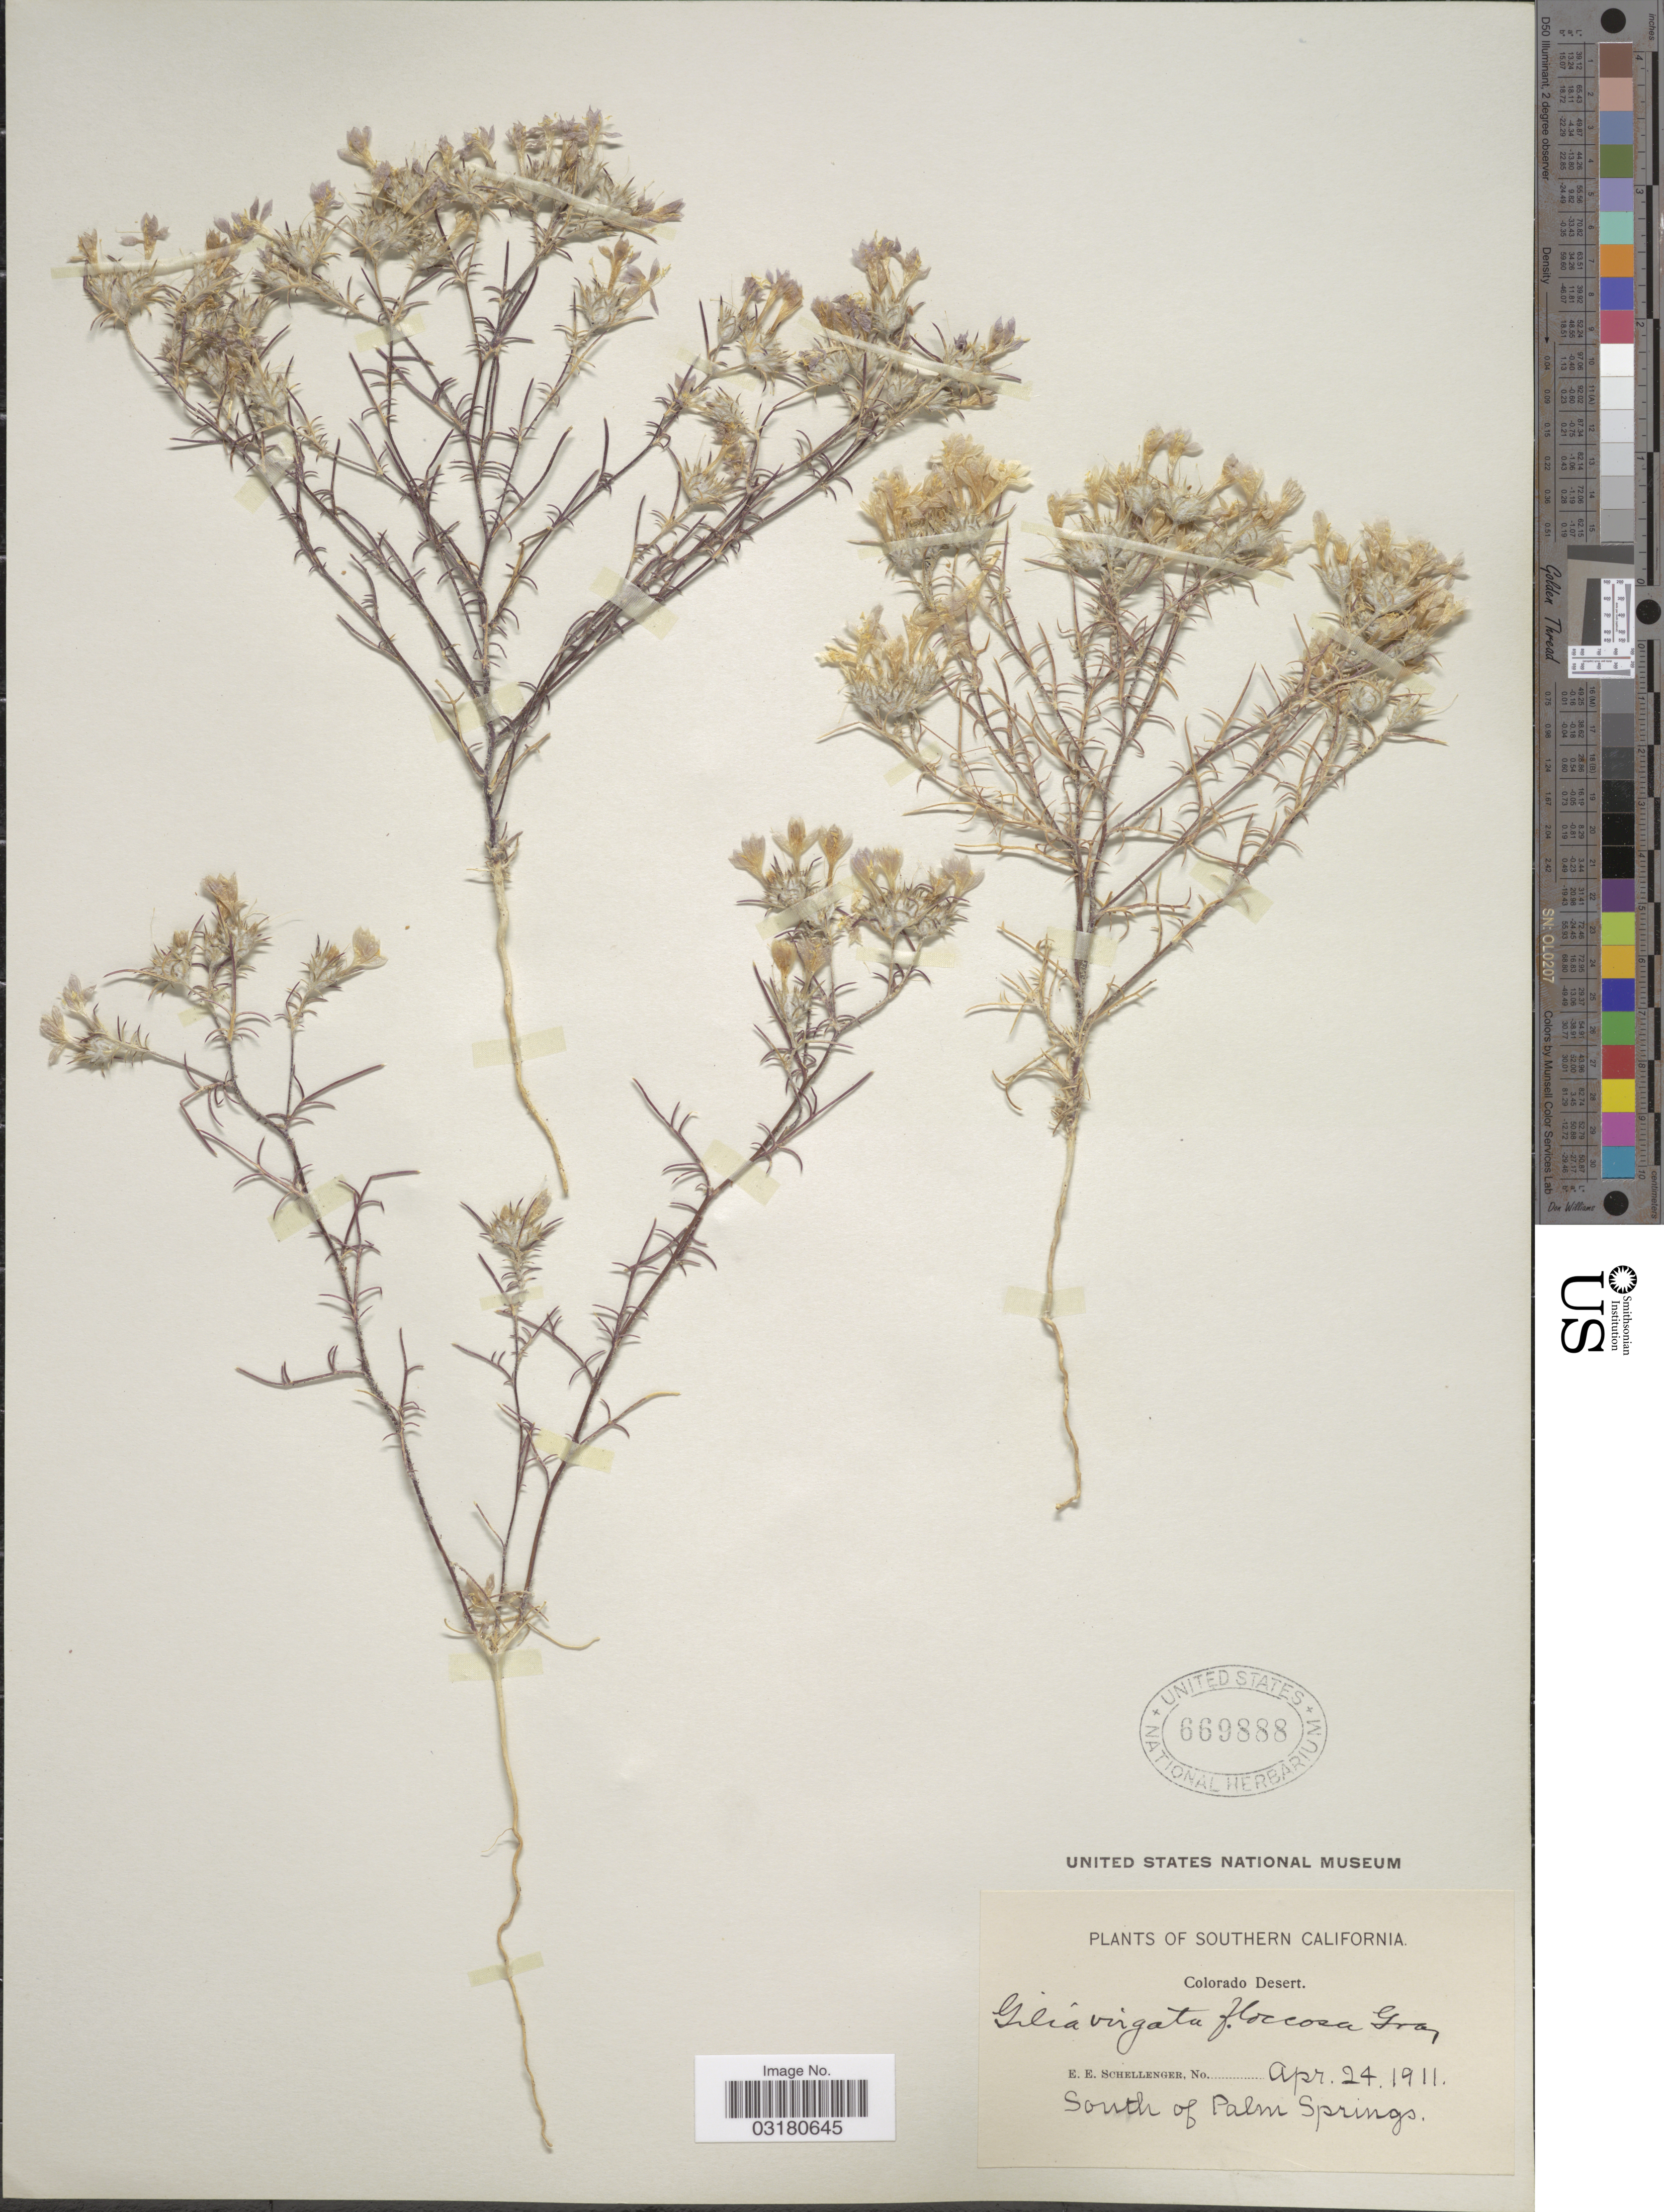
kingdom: Plantae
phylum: Tracheophyta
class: Magnoliopsida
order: Ericales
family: Polemoniaceae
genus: Eriastrum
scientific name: Eriastrum sp.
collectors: E. Schellenger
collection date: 1911-04-24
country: United States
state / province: California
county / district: Riverside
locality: Southern California. Colorado Desert. South of Palm Springs.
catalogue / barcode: US 669888